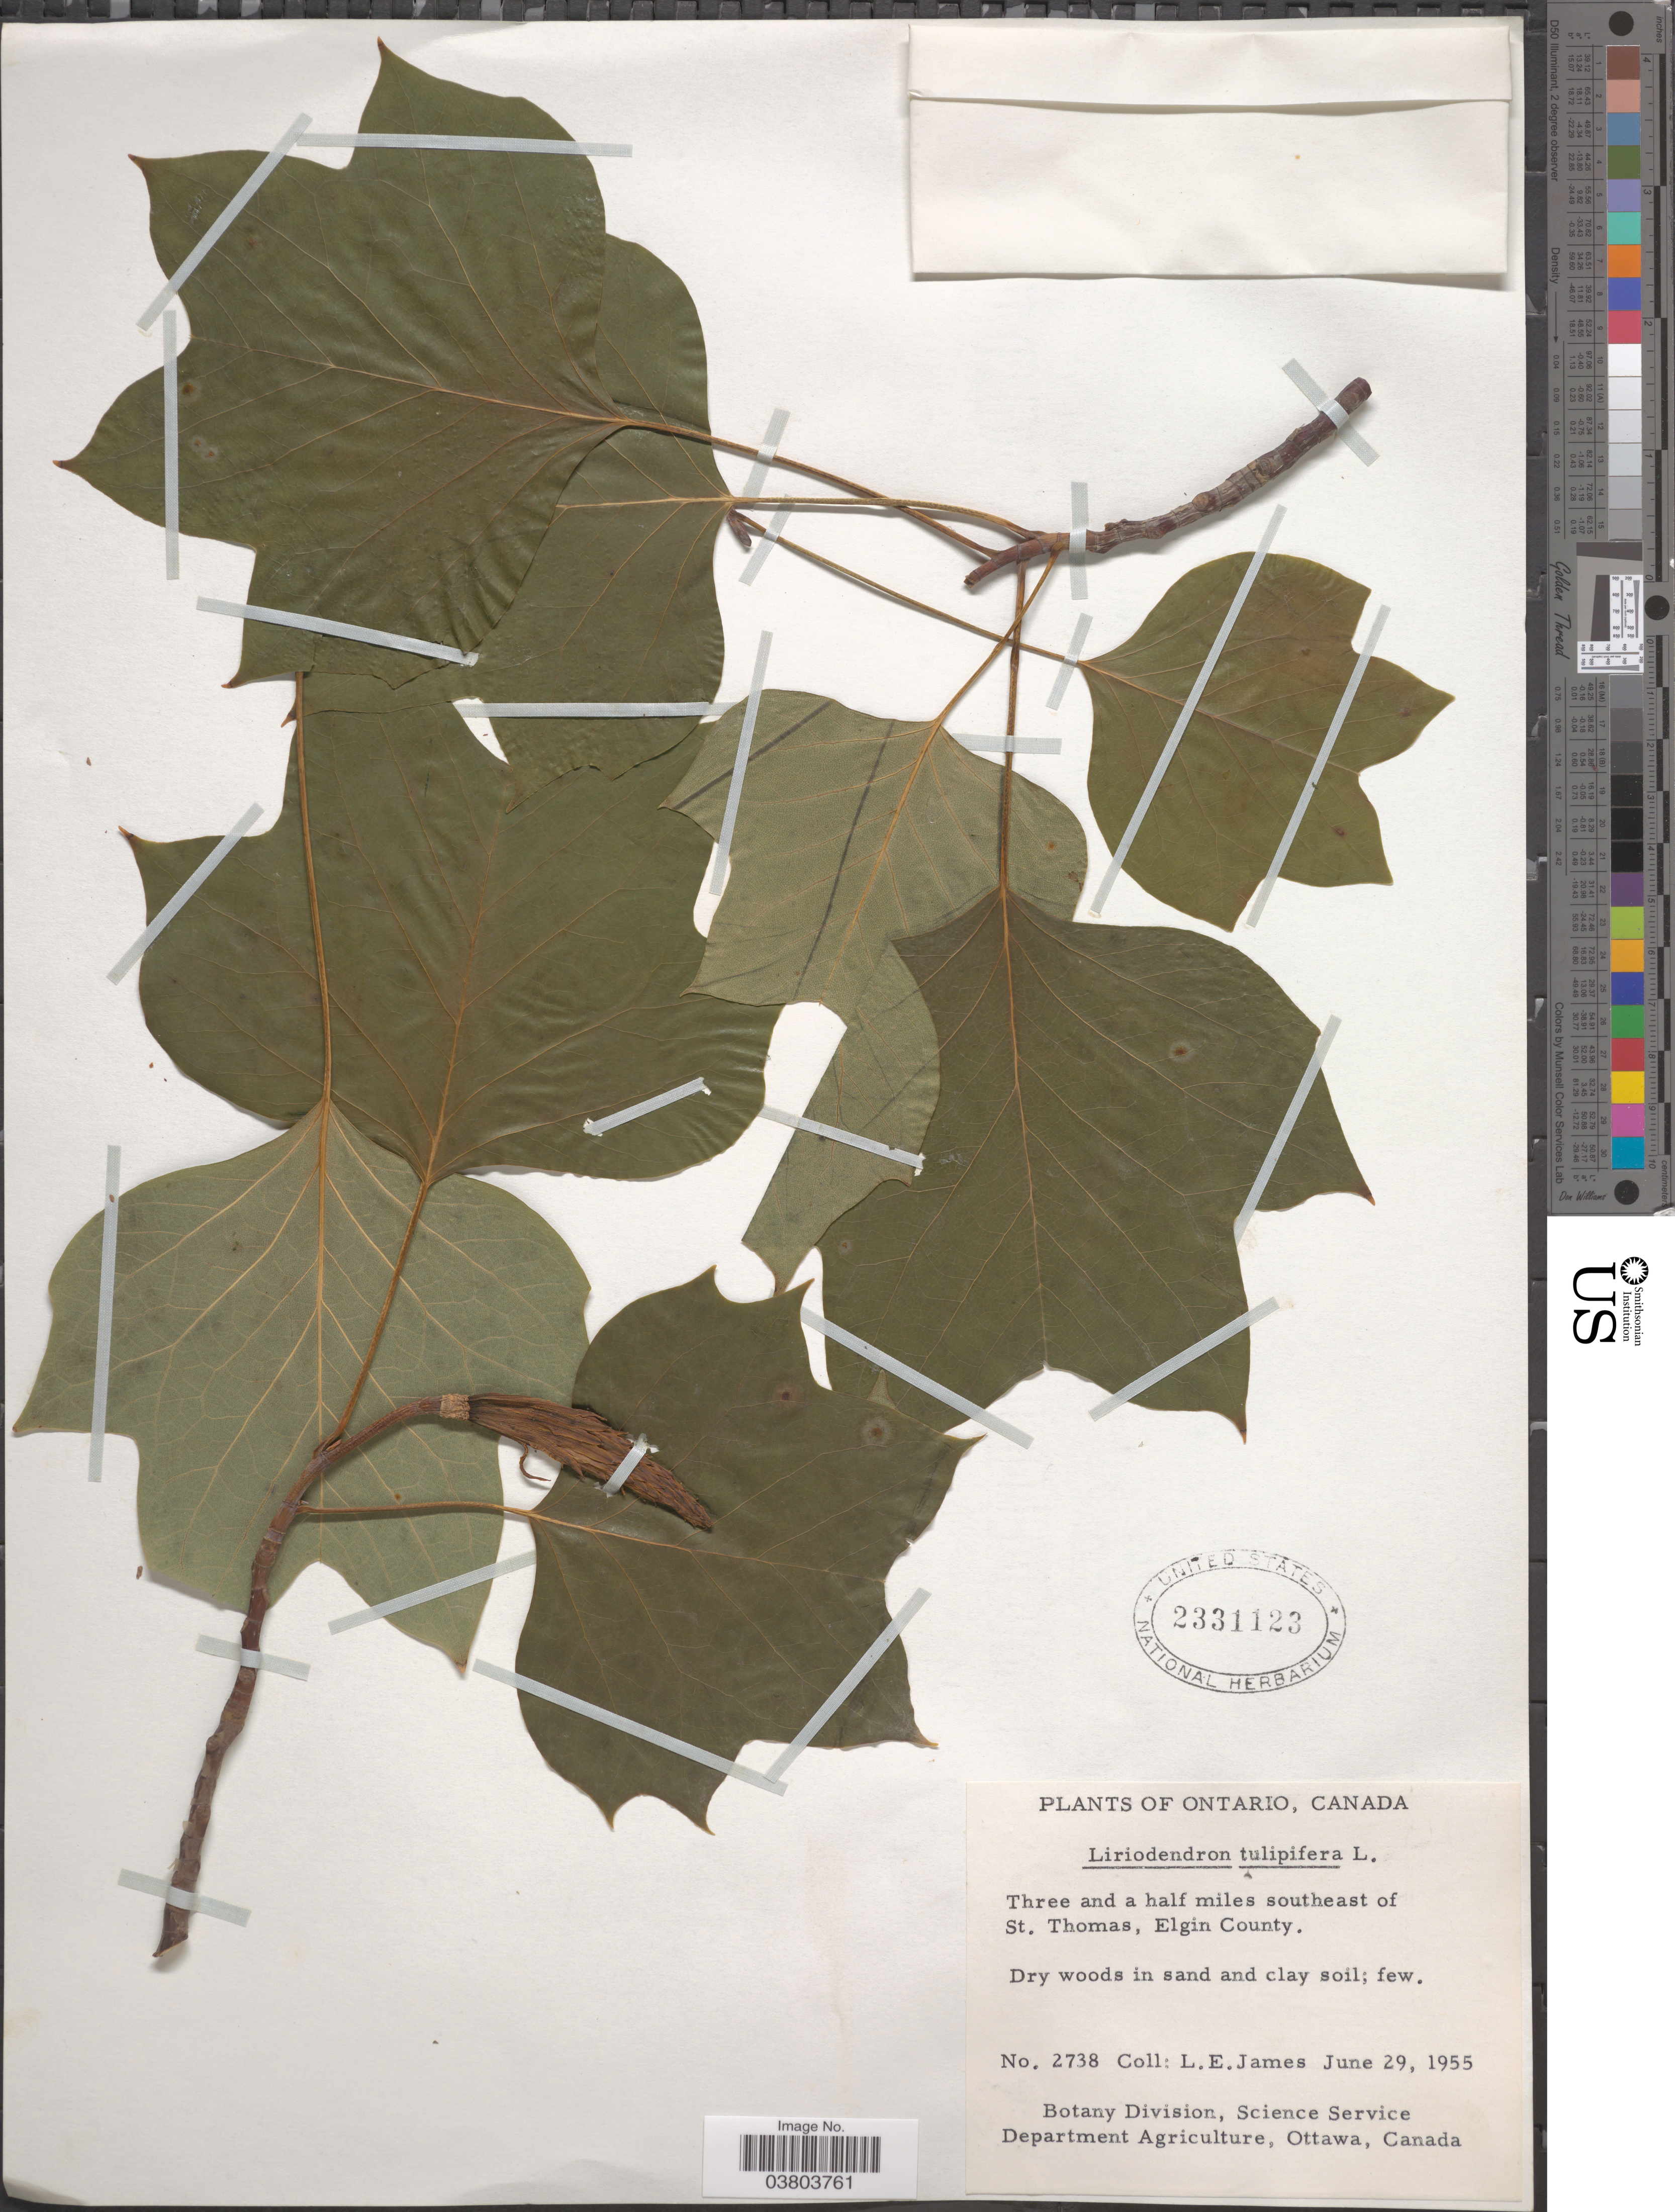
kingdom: Plantae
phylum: Tracheophyta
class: Magnoliopsida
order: Magnoliales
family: Magnoliaceae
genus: Liriodendron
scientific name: Liriodendron tulipifera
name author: L.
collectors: L. E. James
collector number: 2738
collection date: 1955-06-29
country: Canada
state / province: Ontario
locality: Three and a half miles southeast of St. Thomas, Elgin County.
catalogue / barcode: US 2331123